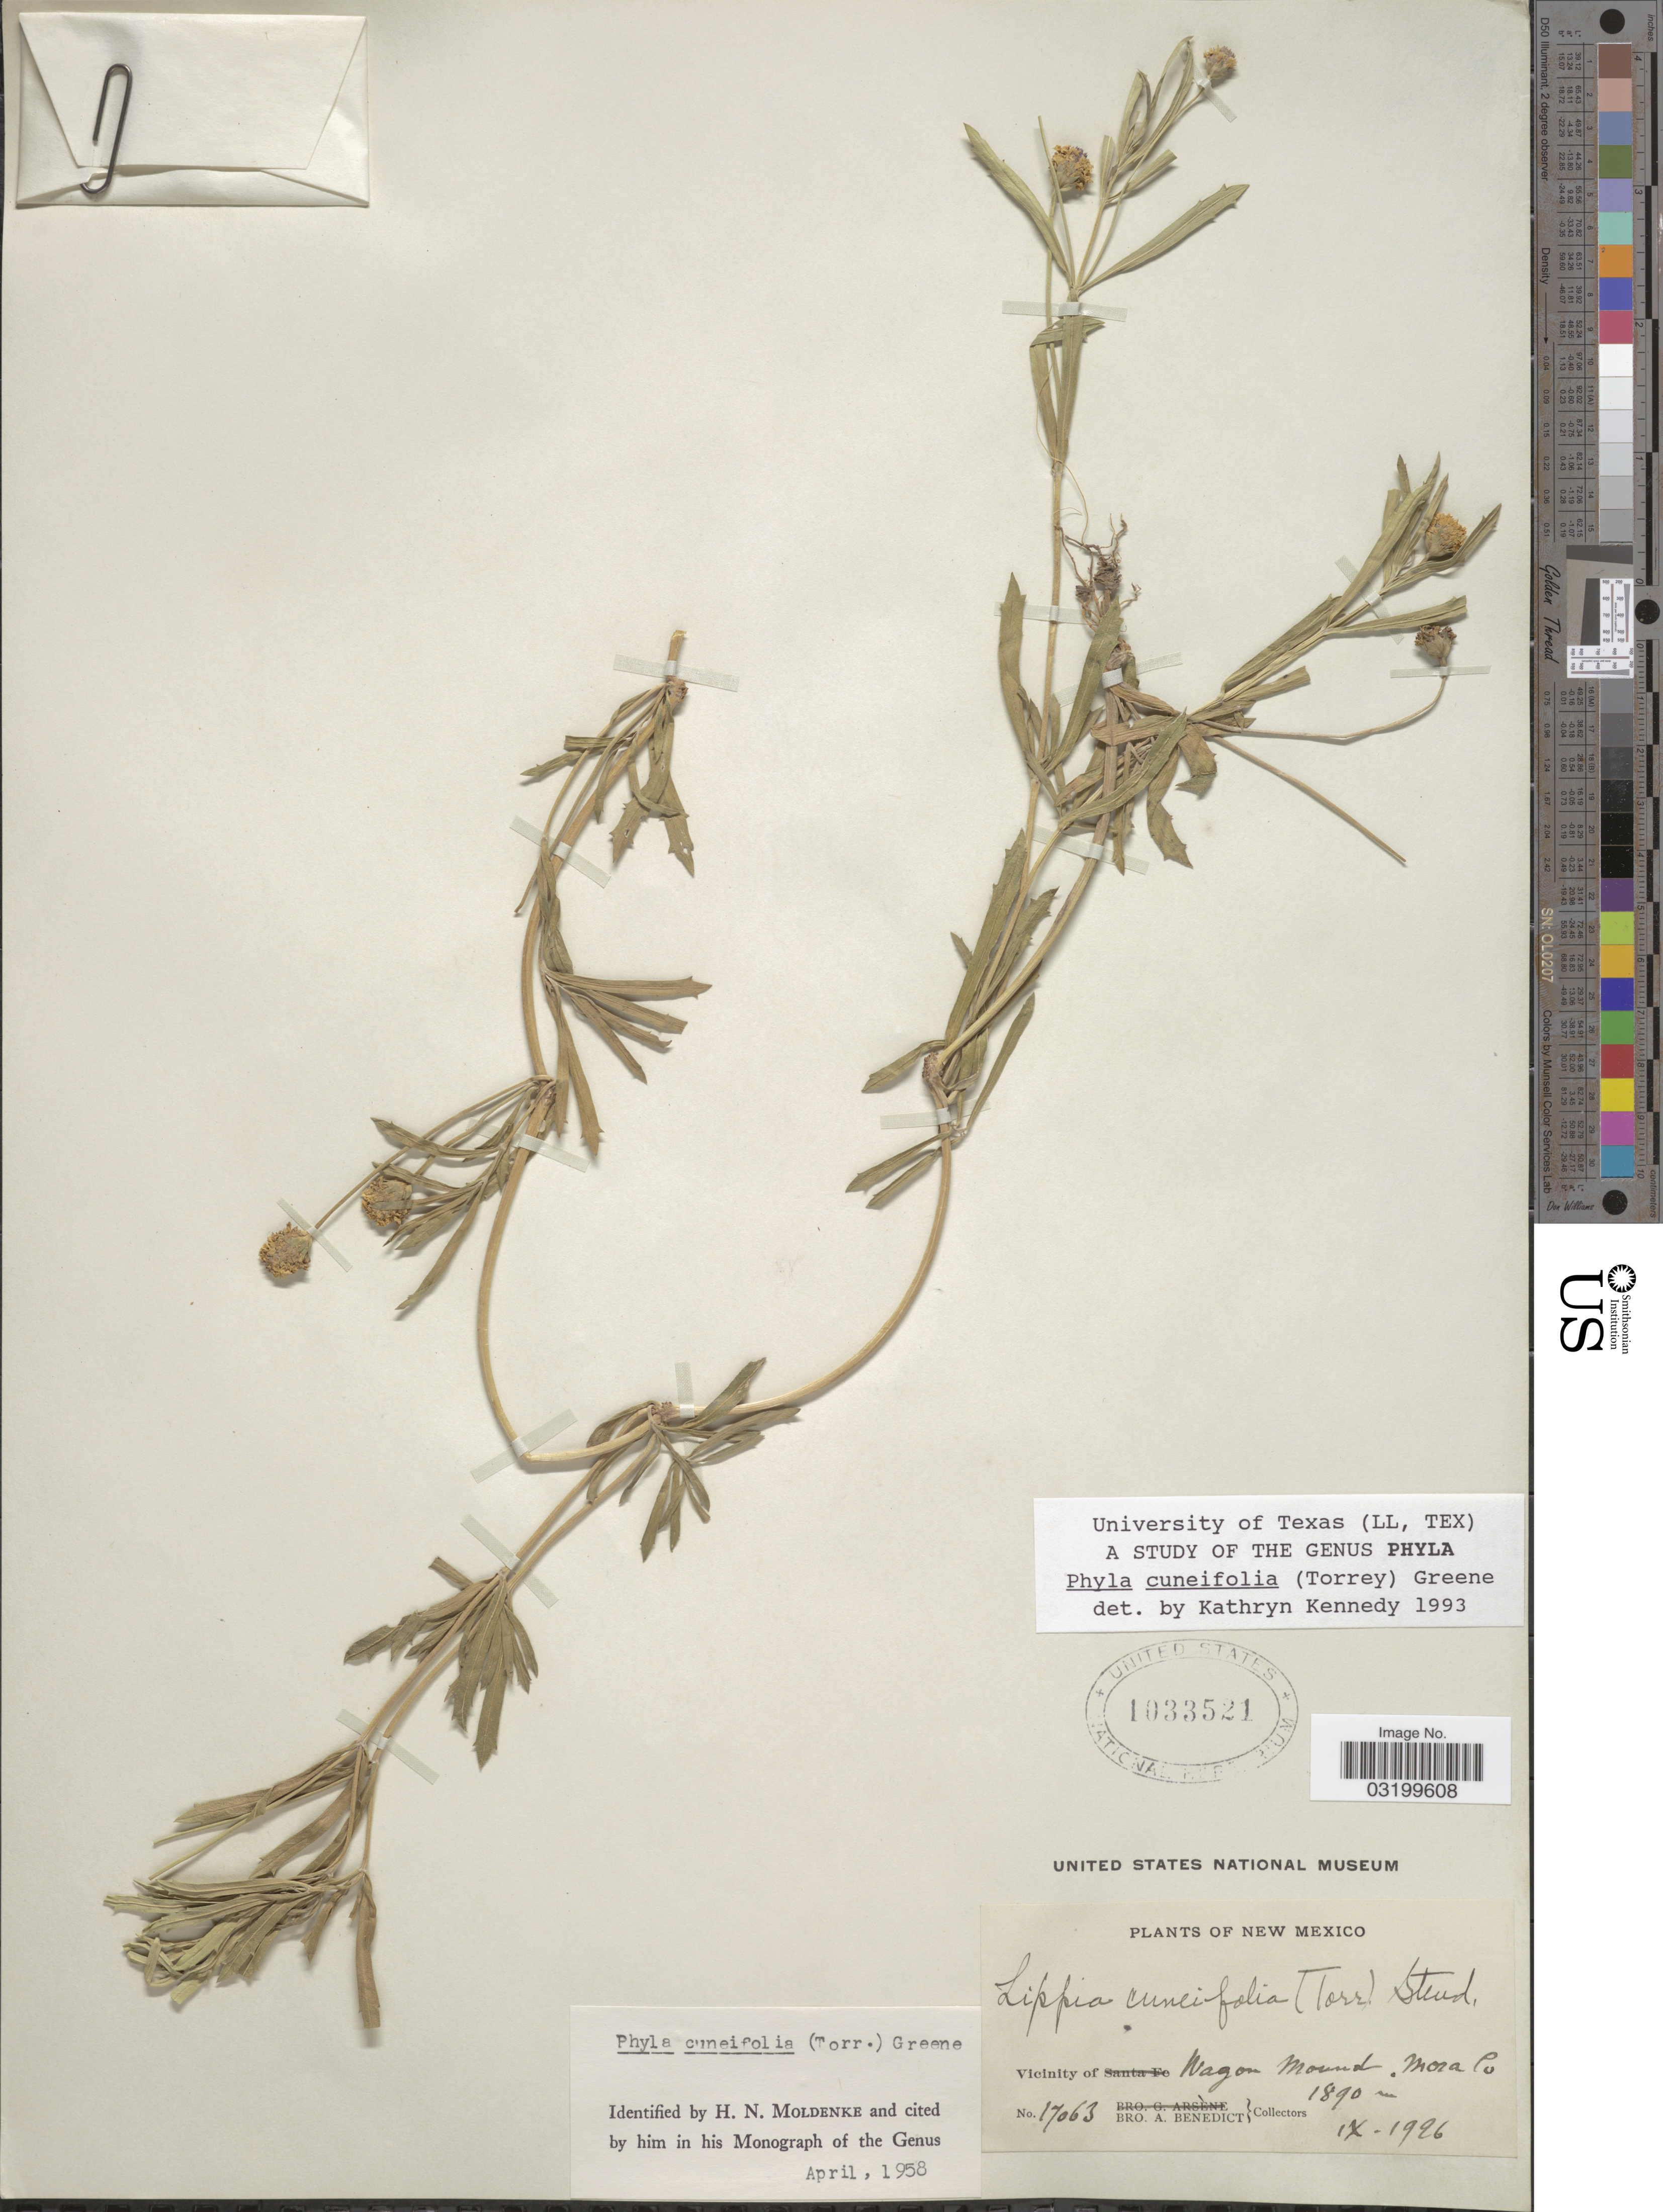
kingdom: Plantae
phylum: Tracheophyta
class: Magnoliopsida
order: Lamiales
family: Verbenaceae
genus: Phyla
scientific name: Phyla cuneifolia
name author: (Torr.) Greene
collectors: Bro. Benedict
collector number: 17063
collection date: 1926-09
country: United States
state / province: New Mexico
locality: Vicinity of Nagon Mount. Mora Co.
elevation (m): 1890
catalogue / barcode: US 1033521